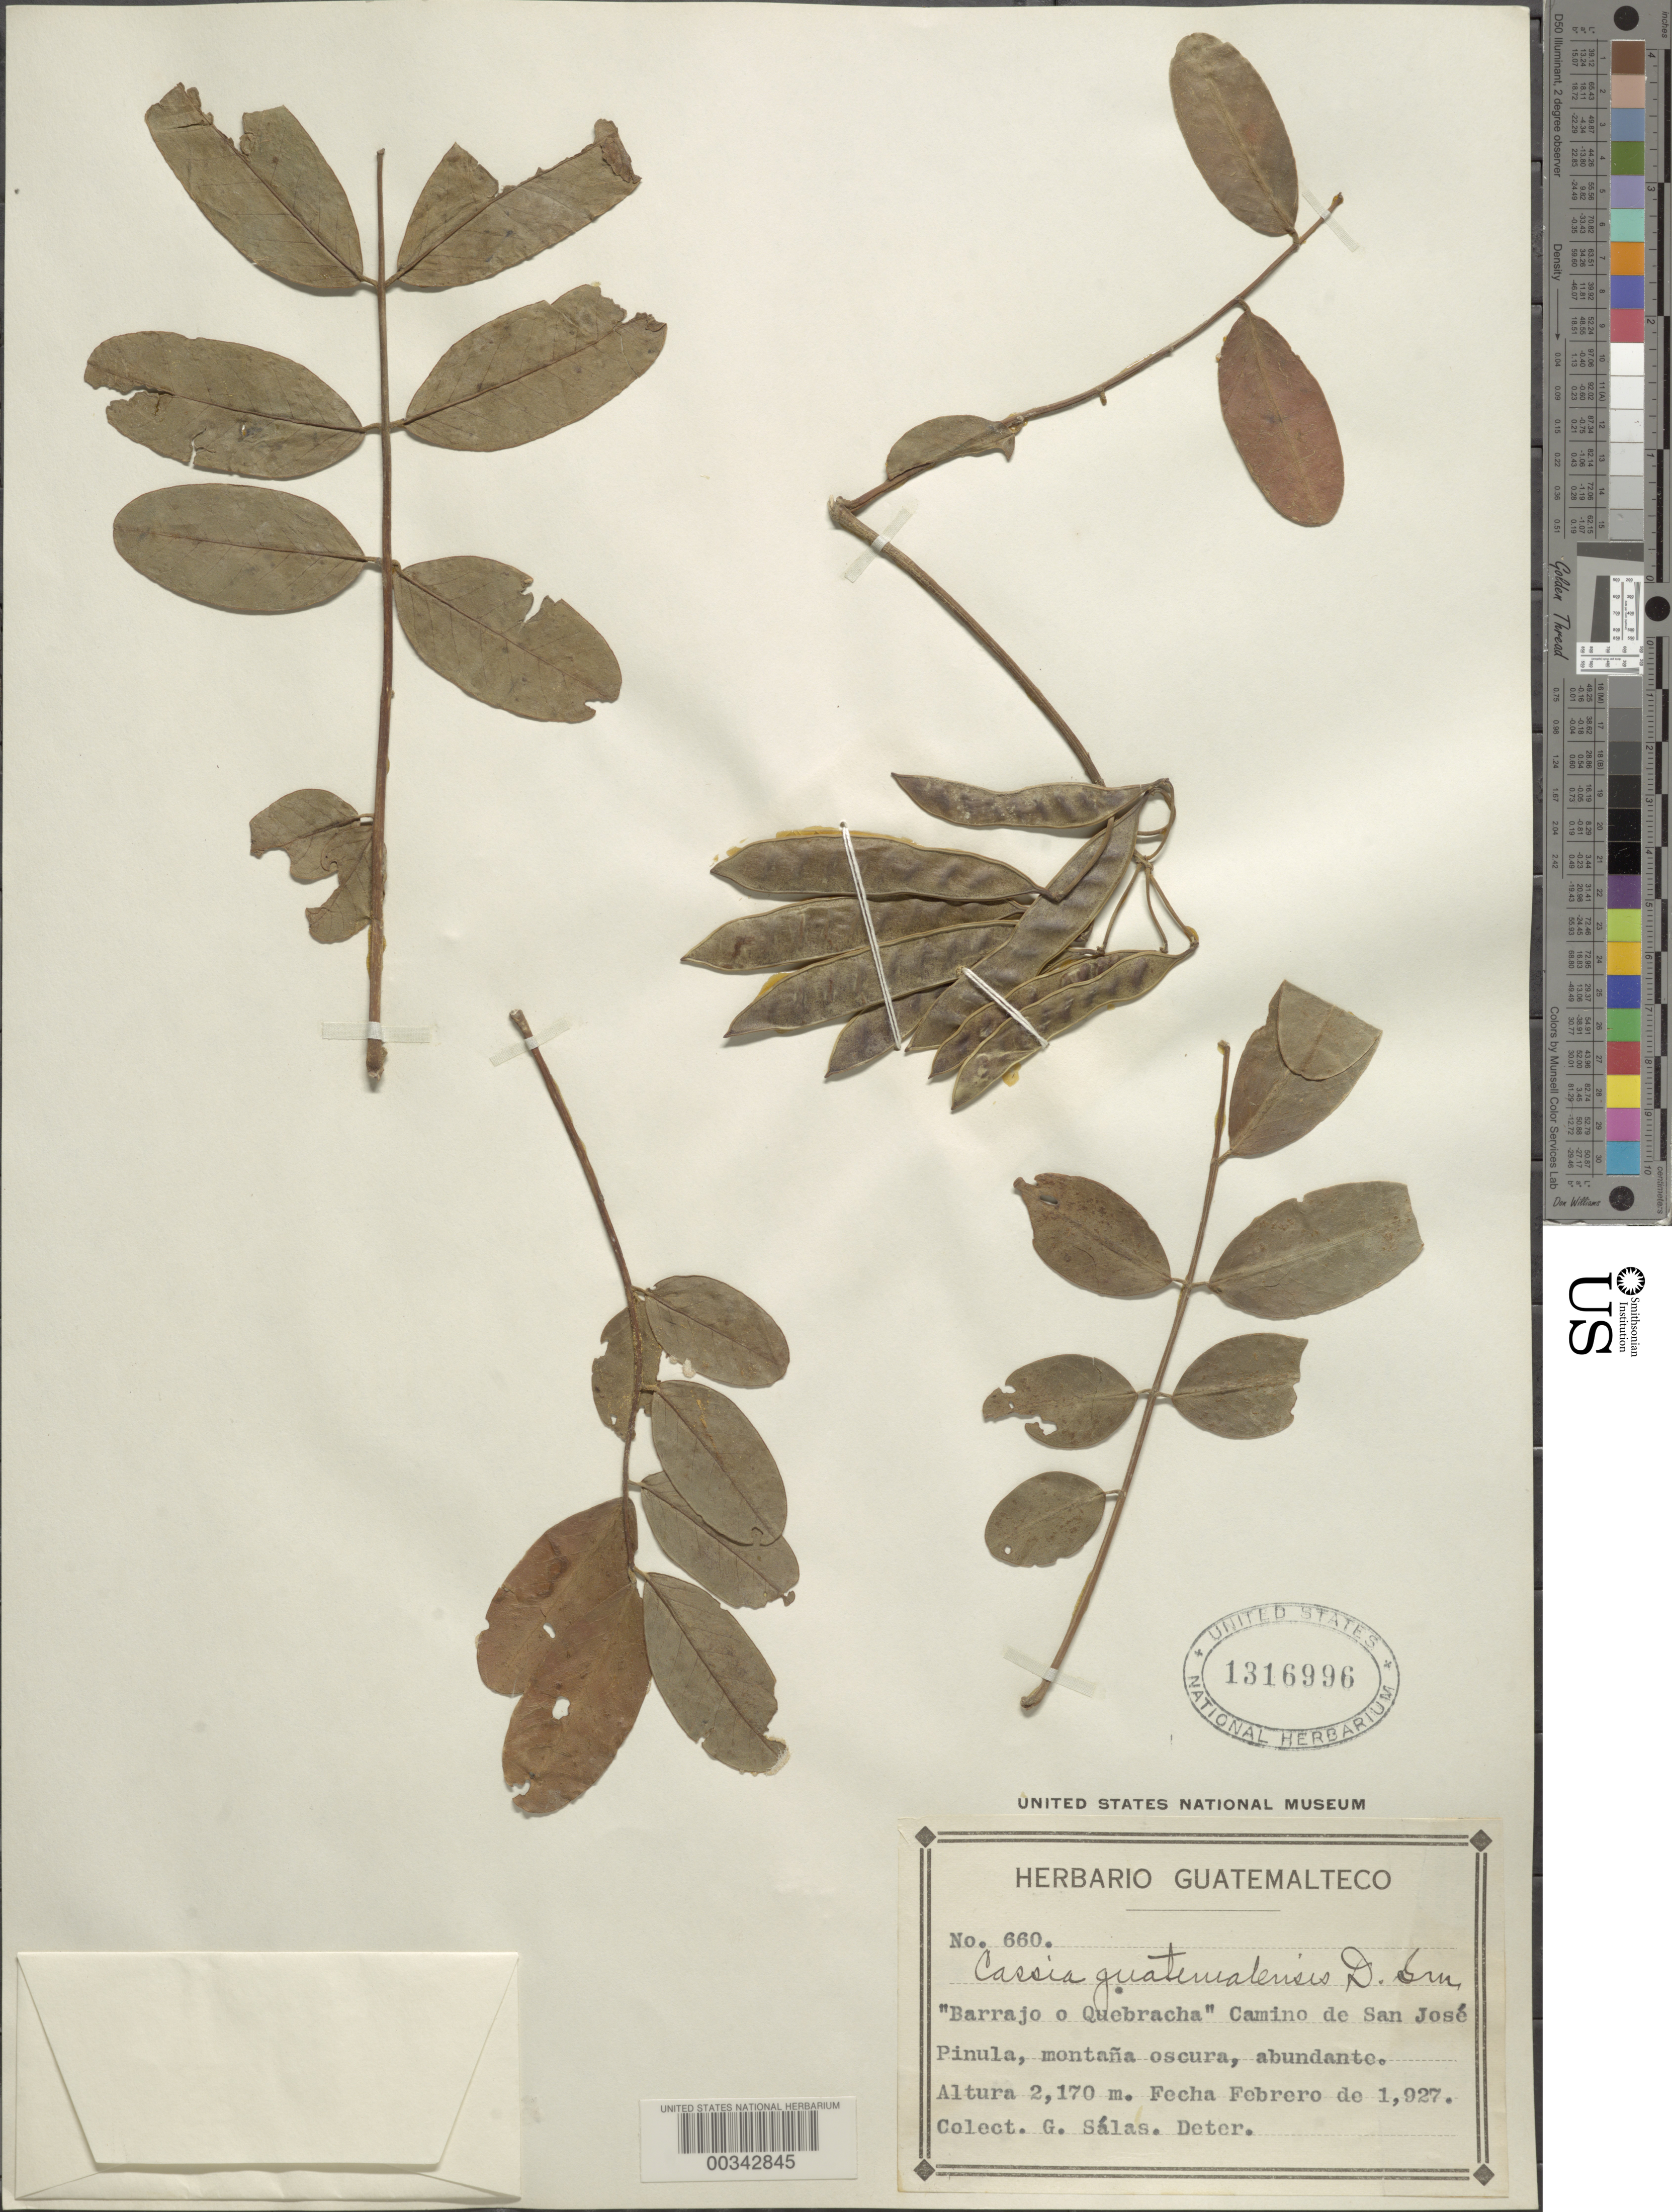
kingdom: Plantae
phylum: Tracheophyta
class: Magnoliopsida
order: Fabales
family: Fabaceae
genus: Senna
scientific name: Senna guatemalensis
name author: (Donn. Sm.) H.S. Irwin & Barneby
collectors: G. Salas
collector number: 660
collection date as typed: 01 Feb 1927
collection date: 1927-02-01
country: Guatemala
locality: Road to San Jose pinula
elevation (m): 2170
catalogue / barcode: US 1316996